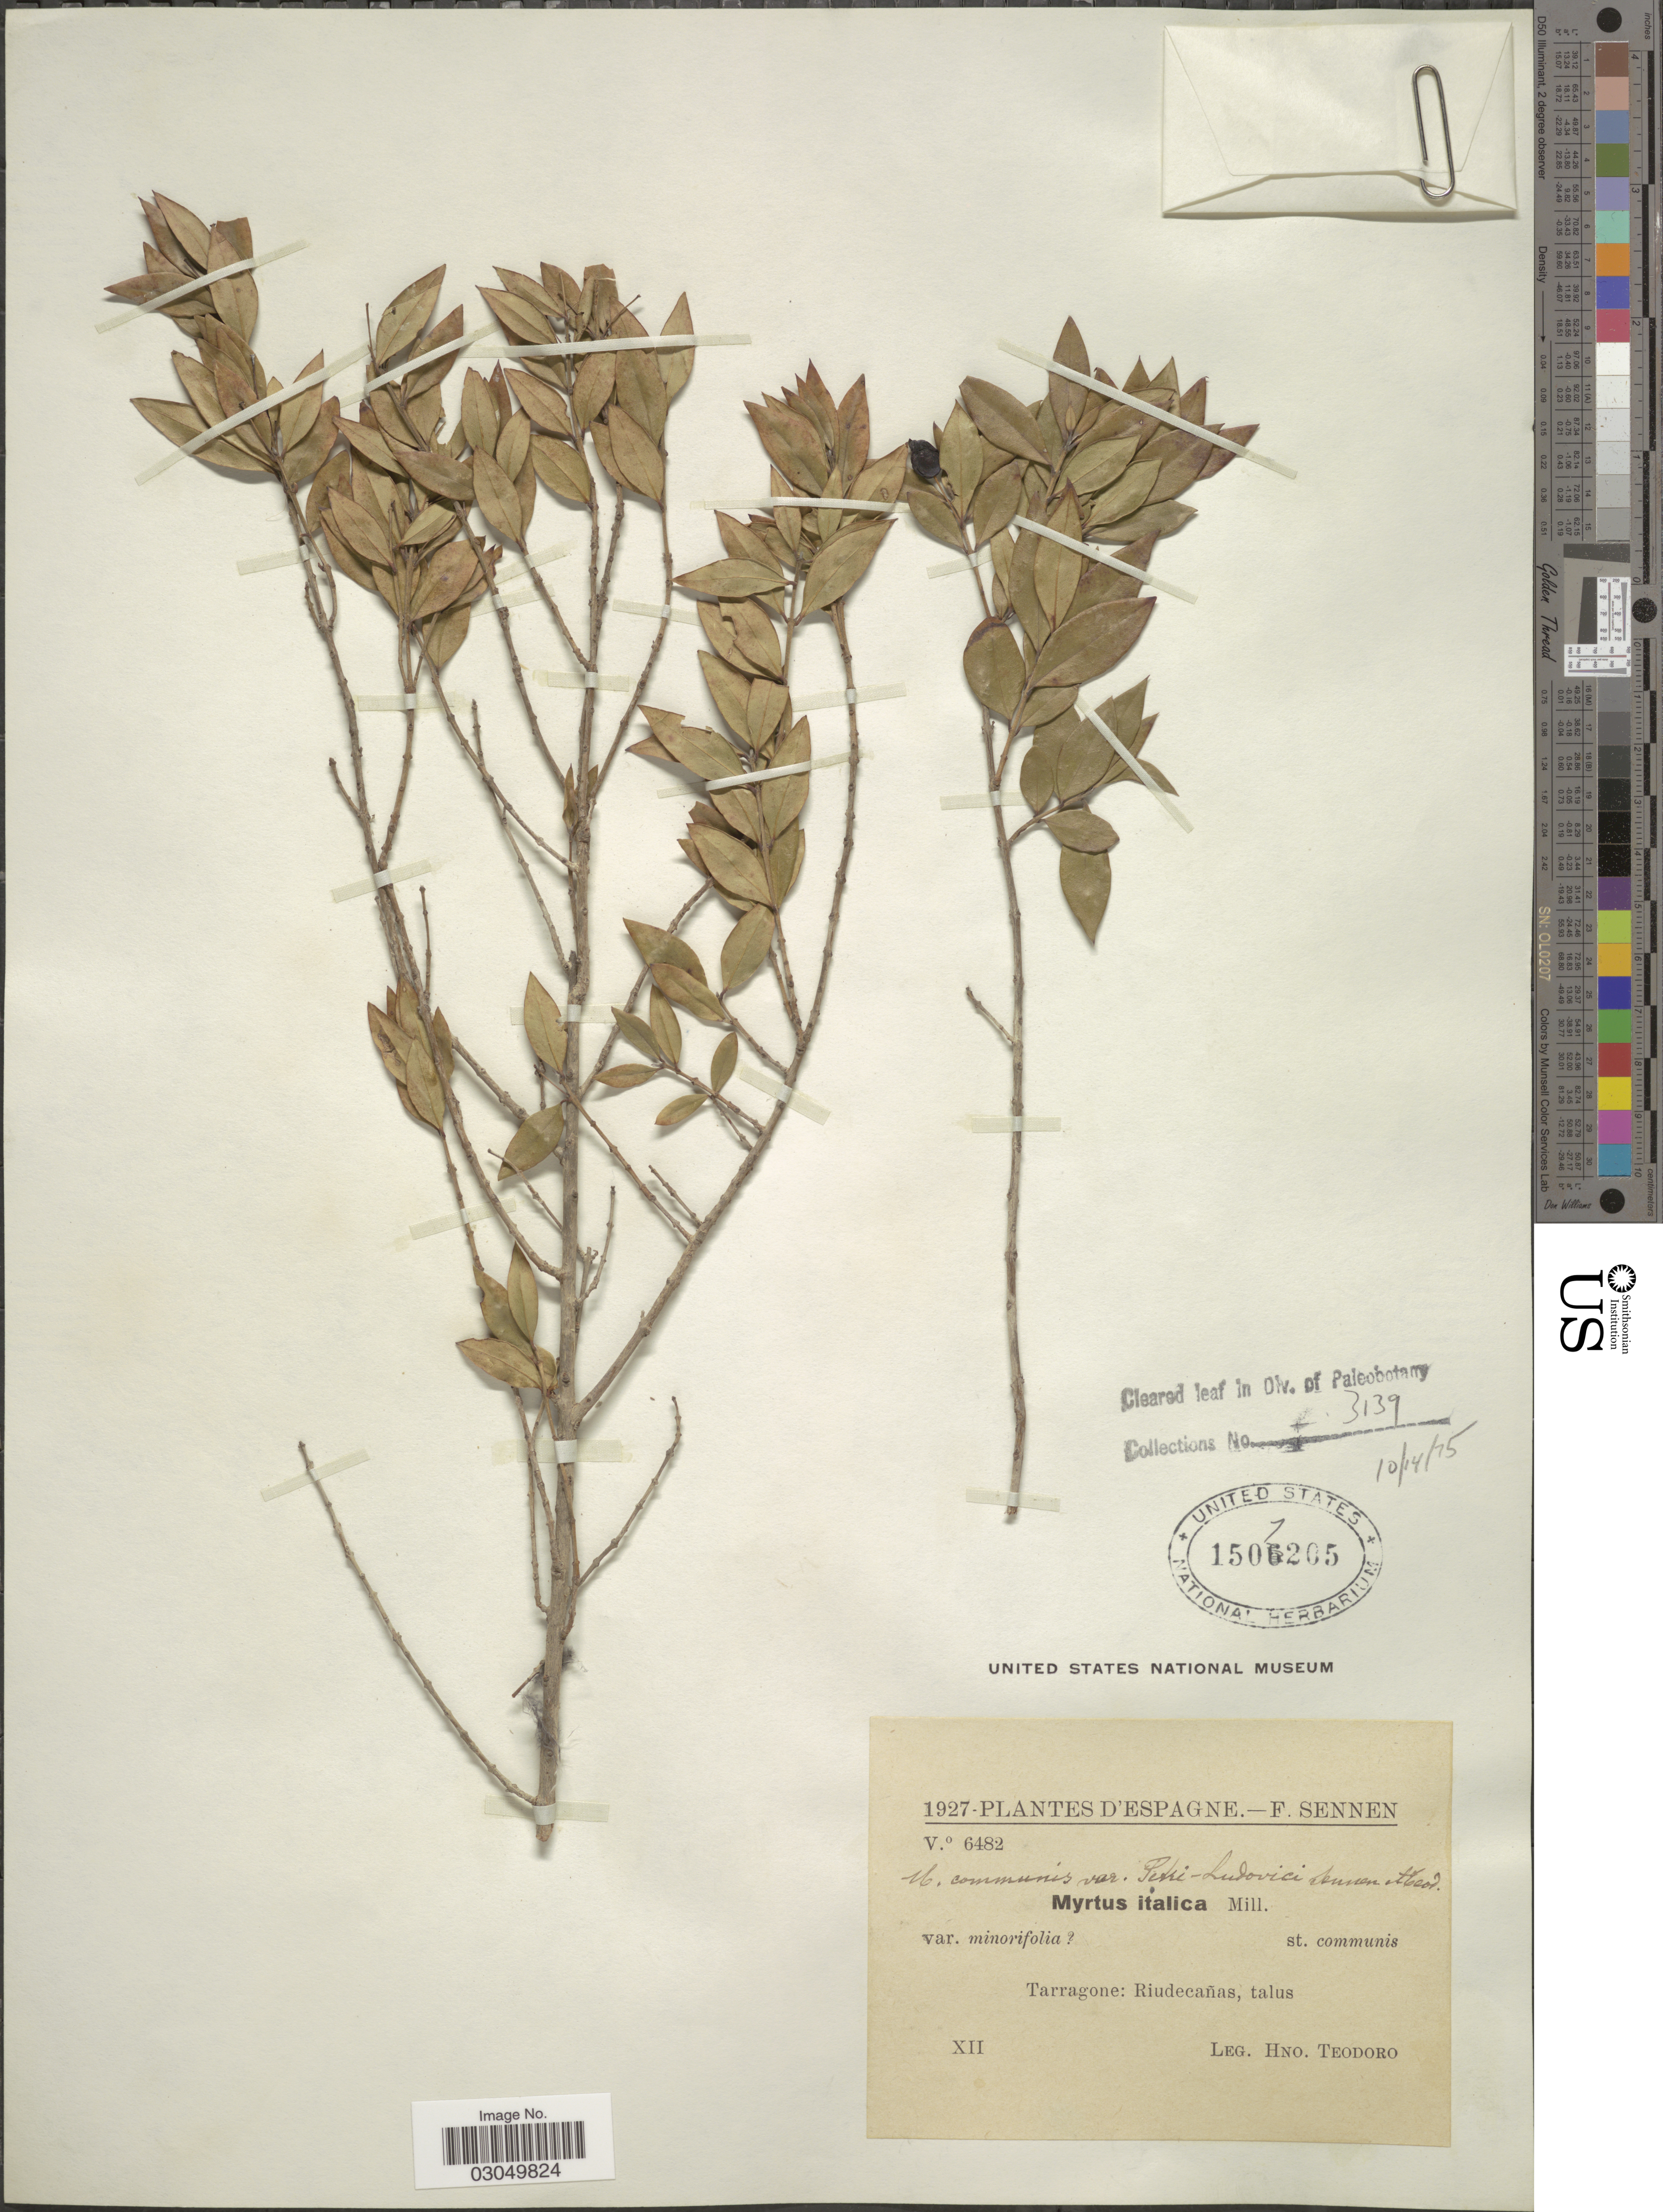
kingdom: Plantae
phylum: Tracheophyta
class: Magnoliopsida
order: Myrtales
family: Myrtaceae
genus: Myrtus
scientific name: Myrtus italica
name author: Mill.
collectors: H. Teodoro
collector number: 6482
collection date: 1927-12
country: Spain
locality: Espagne. Tarragone.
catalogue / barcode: US 1507205